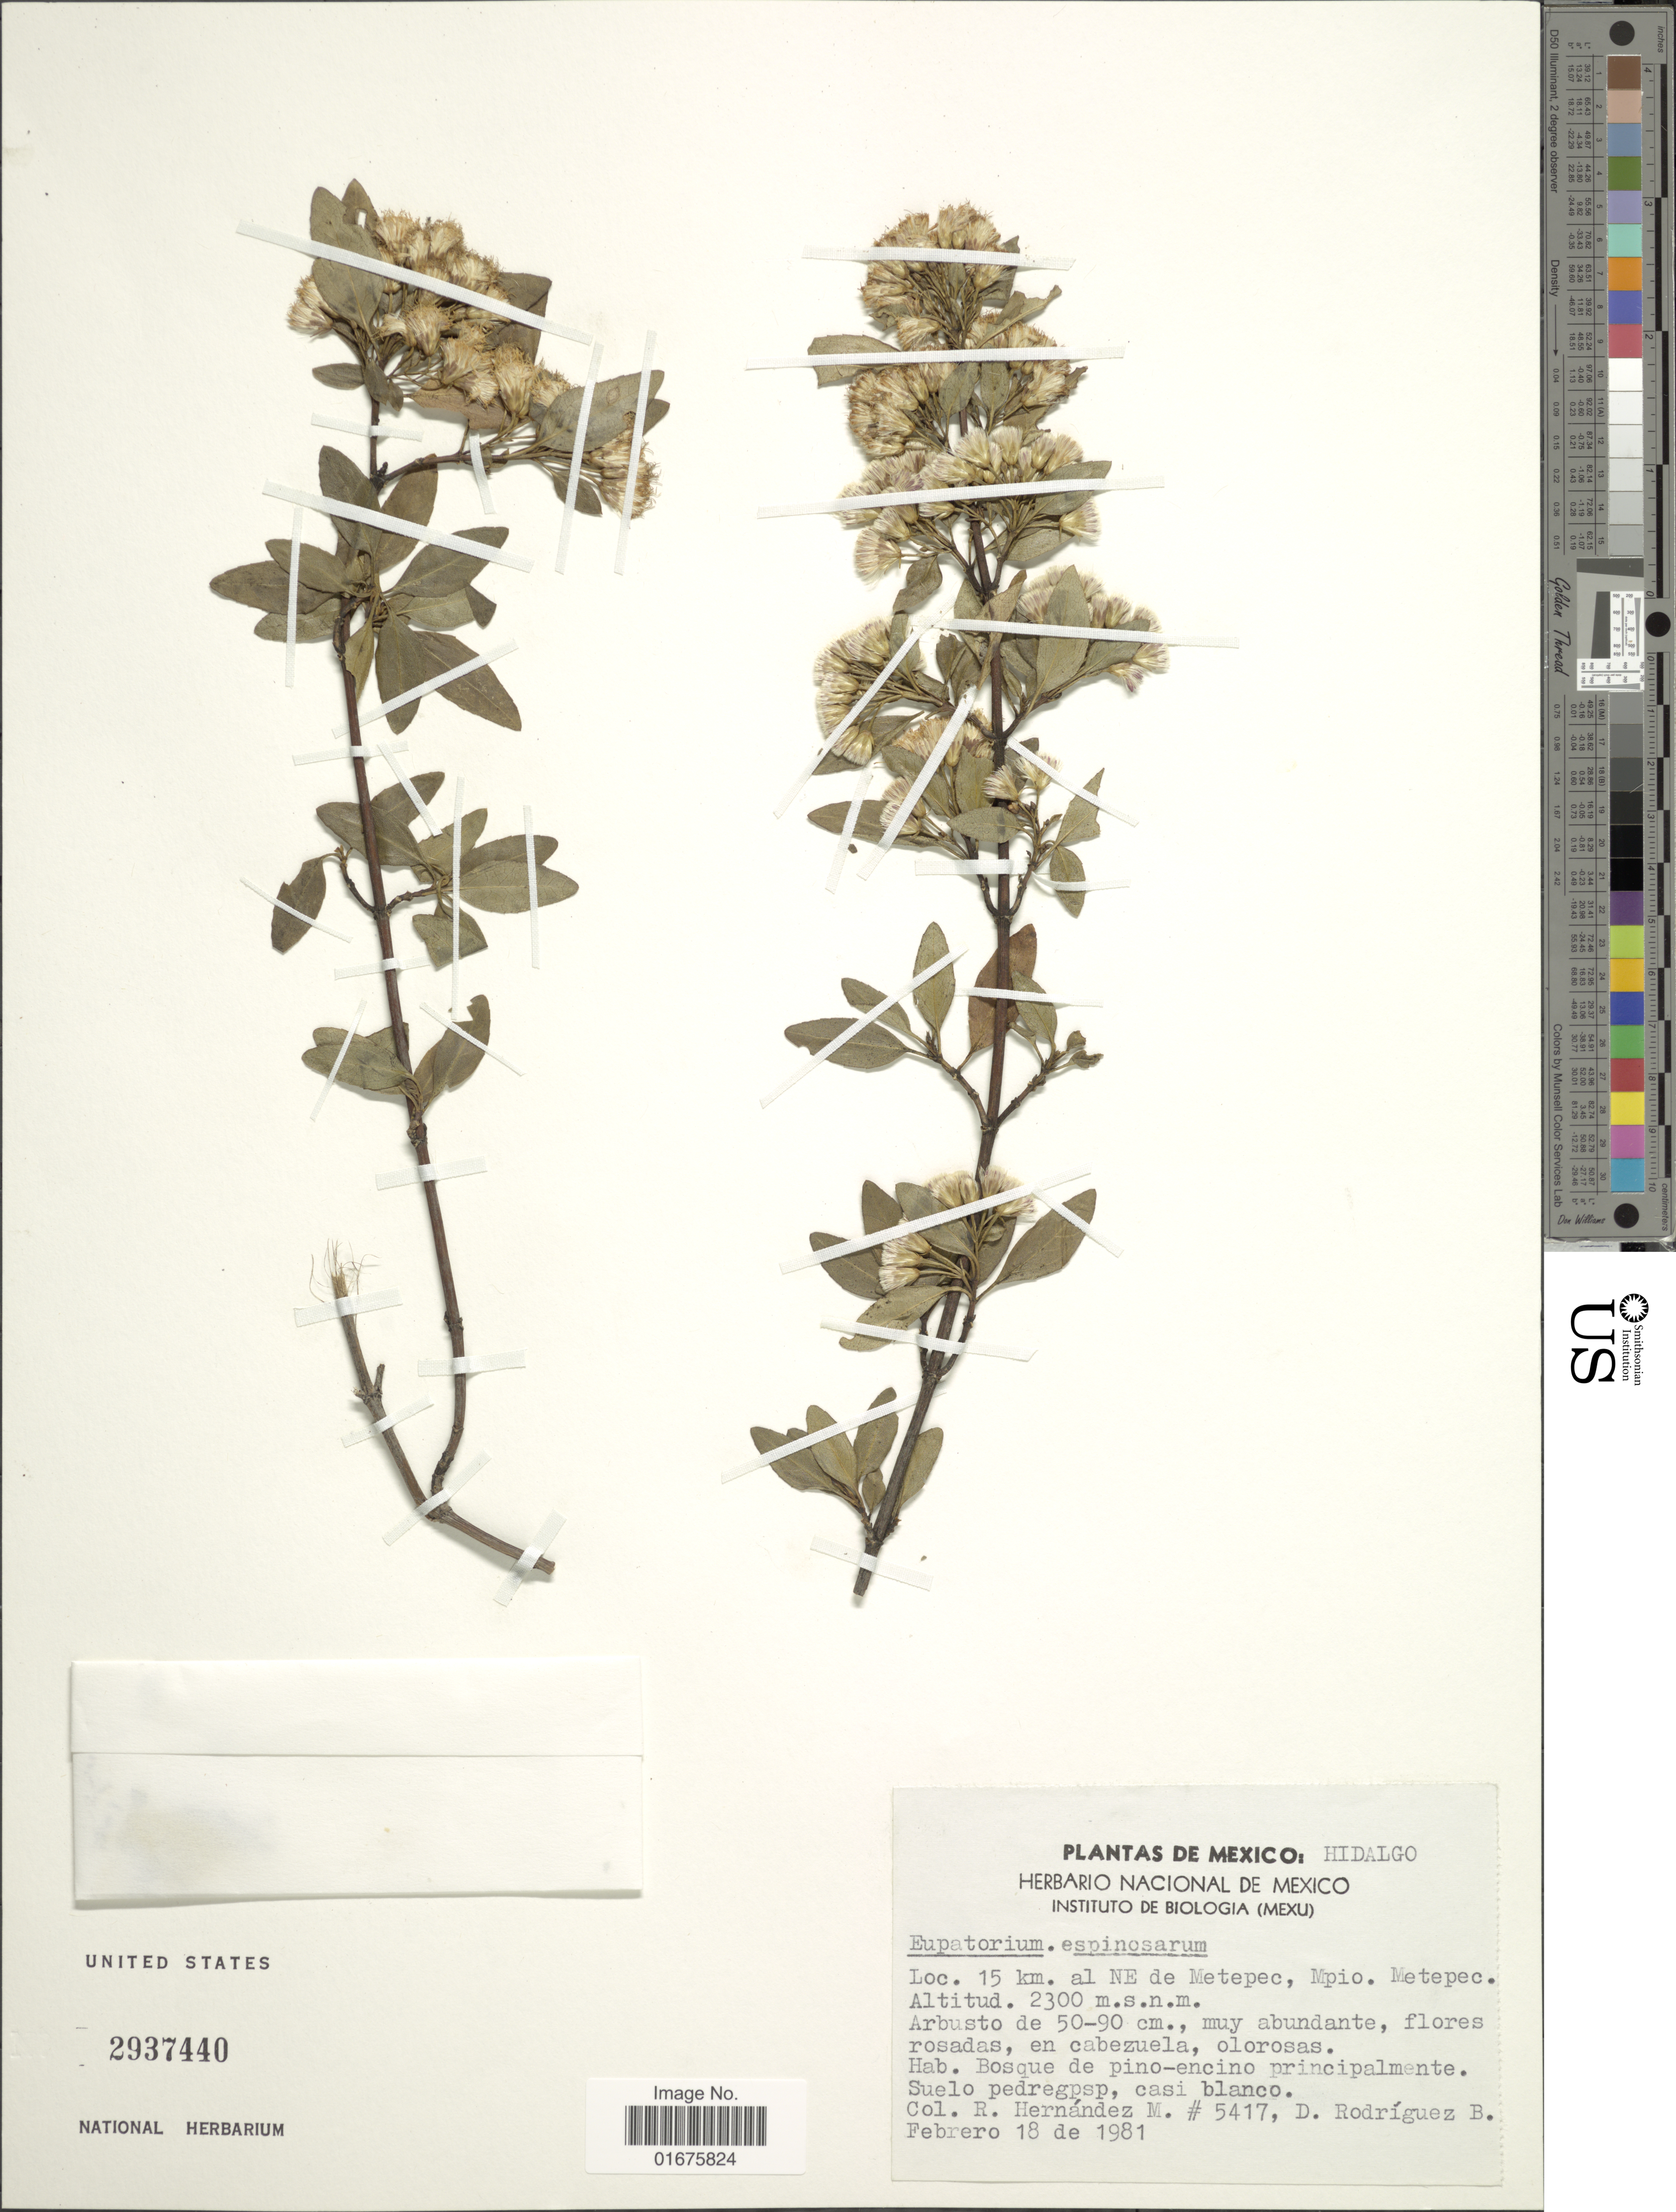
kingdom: Plantae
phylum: Tracheophyta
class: Magnoliopsida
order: Asterales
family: Asteraceae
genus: Ageratina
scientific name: Ageratina glabrata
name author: (Kunth) R.M. King & H. Rob.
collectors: R. Hernández M. & D. Rodríguez B.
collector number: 5417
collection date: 1981-02-18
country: Mexico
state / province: Hidalgo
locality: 15 km. al NE de Metepec, Mpio. Metepec. Bosque de pino-encino principalmento, Suelo pedregpsp, casi blanck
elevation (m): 2300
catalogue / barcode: US 2937440